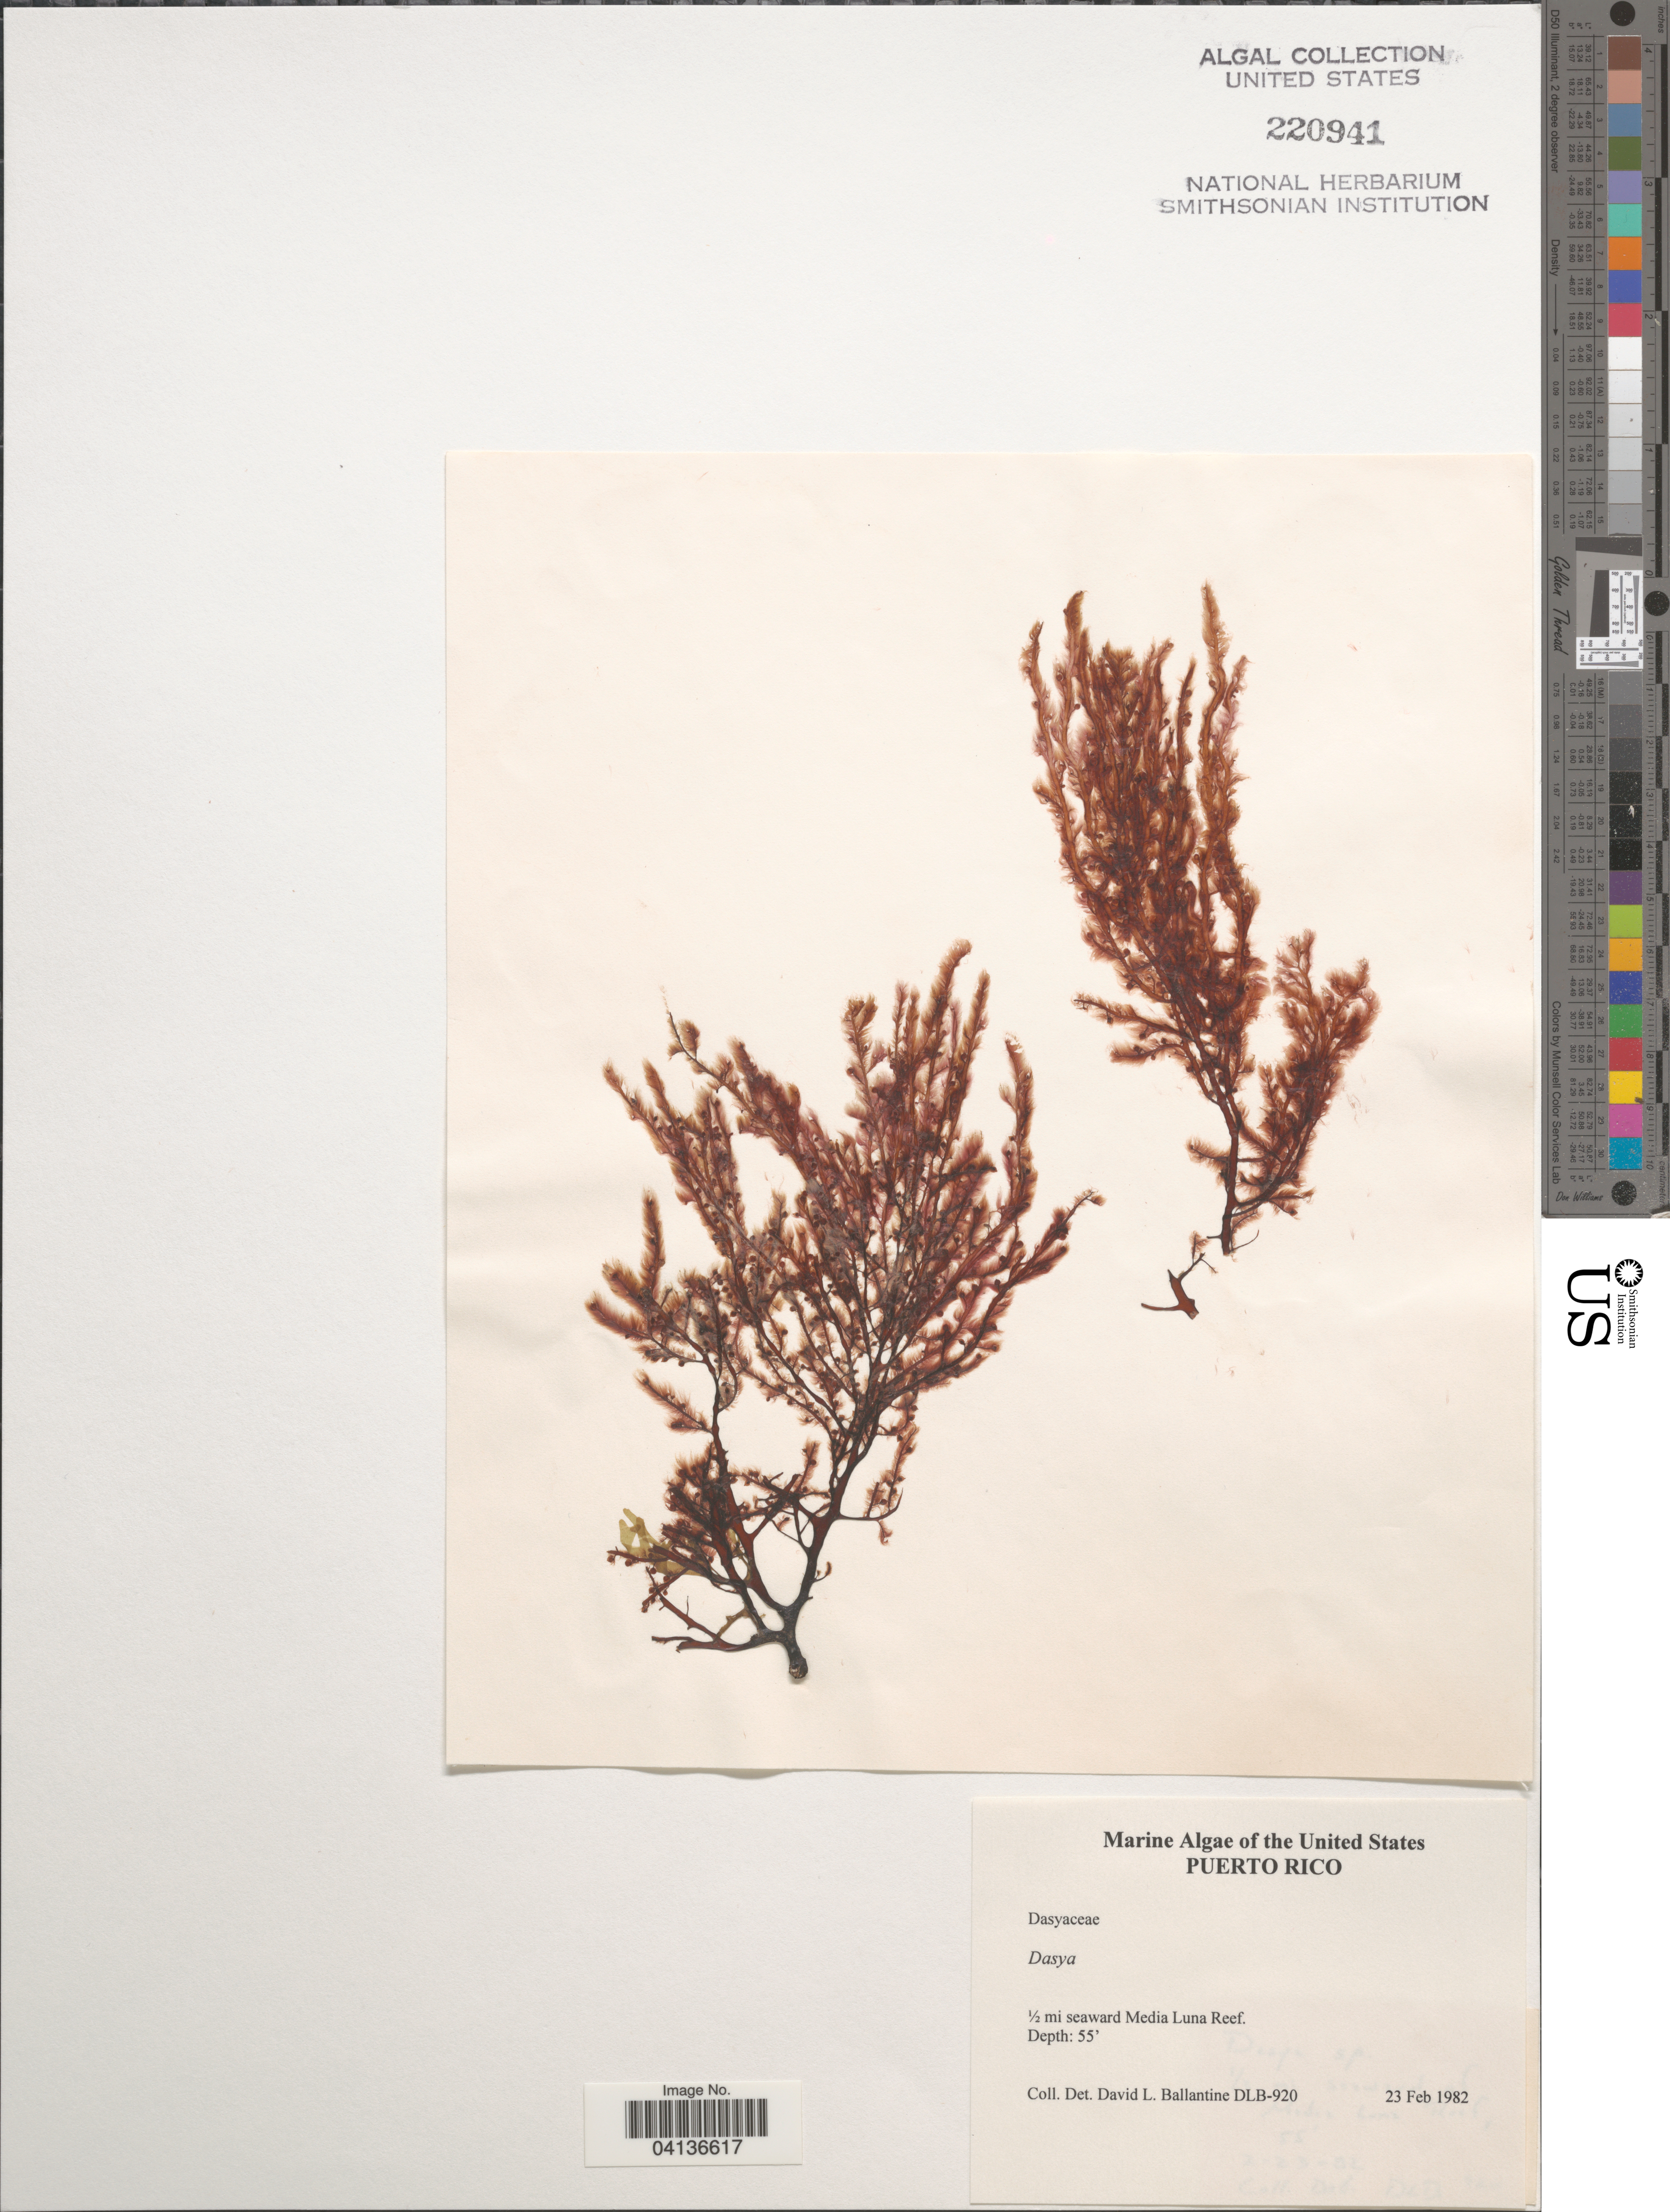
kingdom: Plantae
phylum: Rhodophyta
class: Florideophyceae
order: Ceramiales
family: Dasyaceae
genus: Dasya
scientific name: Dasya sp.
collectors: D.L. Ballantine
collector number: DLB-920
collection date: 1982-02-23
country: Puerto Rico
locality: ½ mi seaward Media Luna Reef.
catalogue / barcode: US 220941